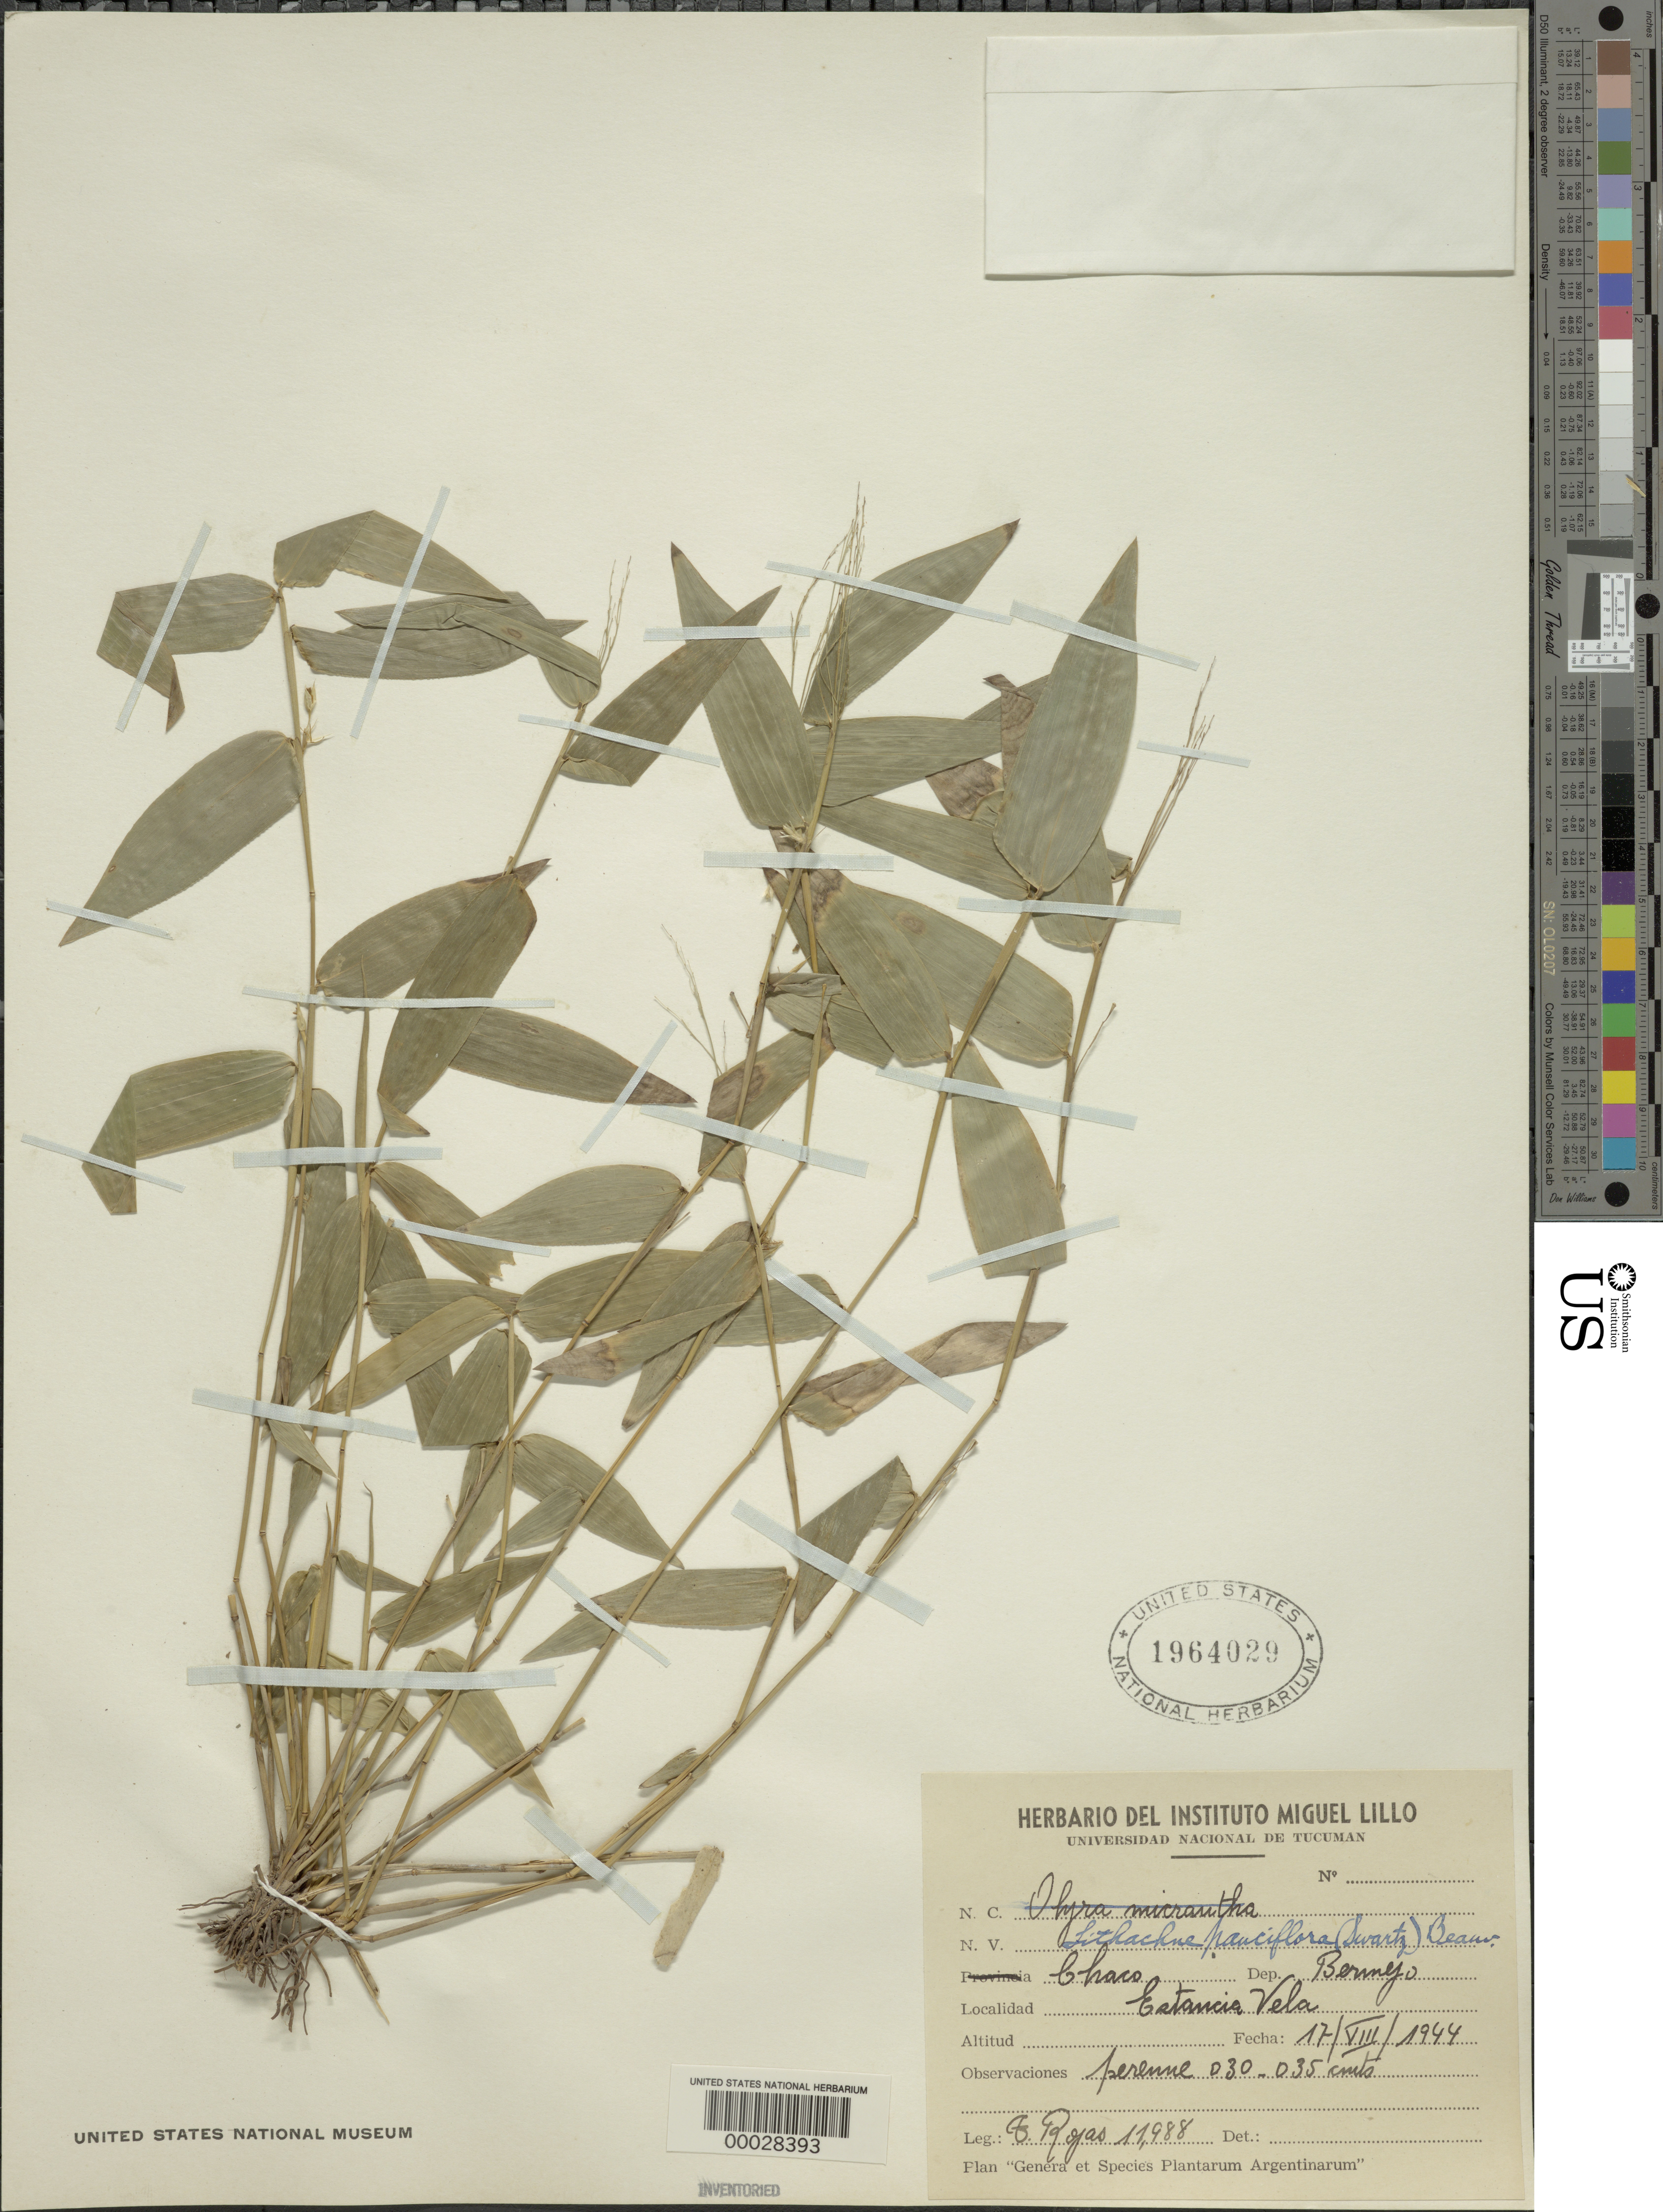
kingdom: Plantae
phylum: Tracheophyta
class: Liliopsida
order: Poales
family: Poaceae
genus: Lithachne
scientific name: Lithachne pauciflora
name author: (Sw.) P. Beauv.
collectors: T. Rojas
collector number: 11988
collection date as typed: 17 Aug 1944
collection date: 1944-08-17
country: Argentina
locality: Chaco, Bermejo, estancia Vela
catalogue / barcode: US 1964029